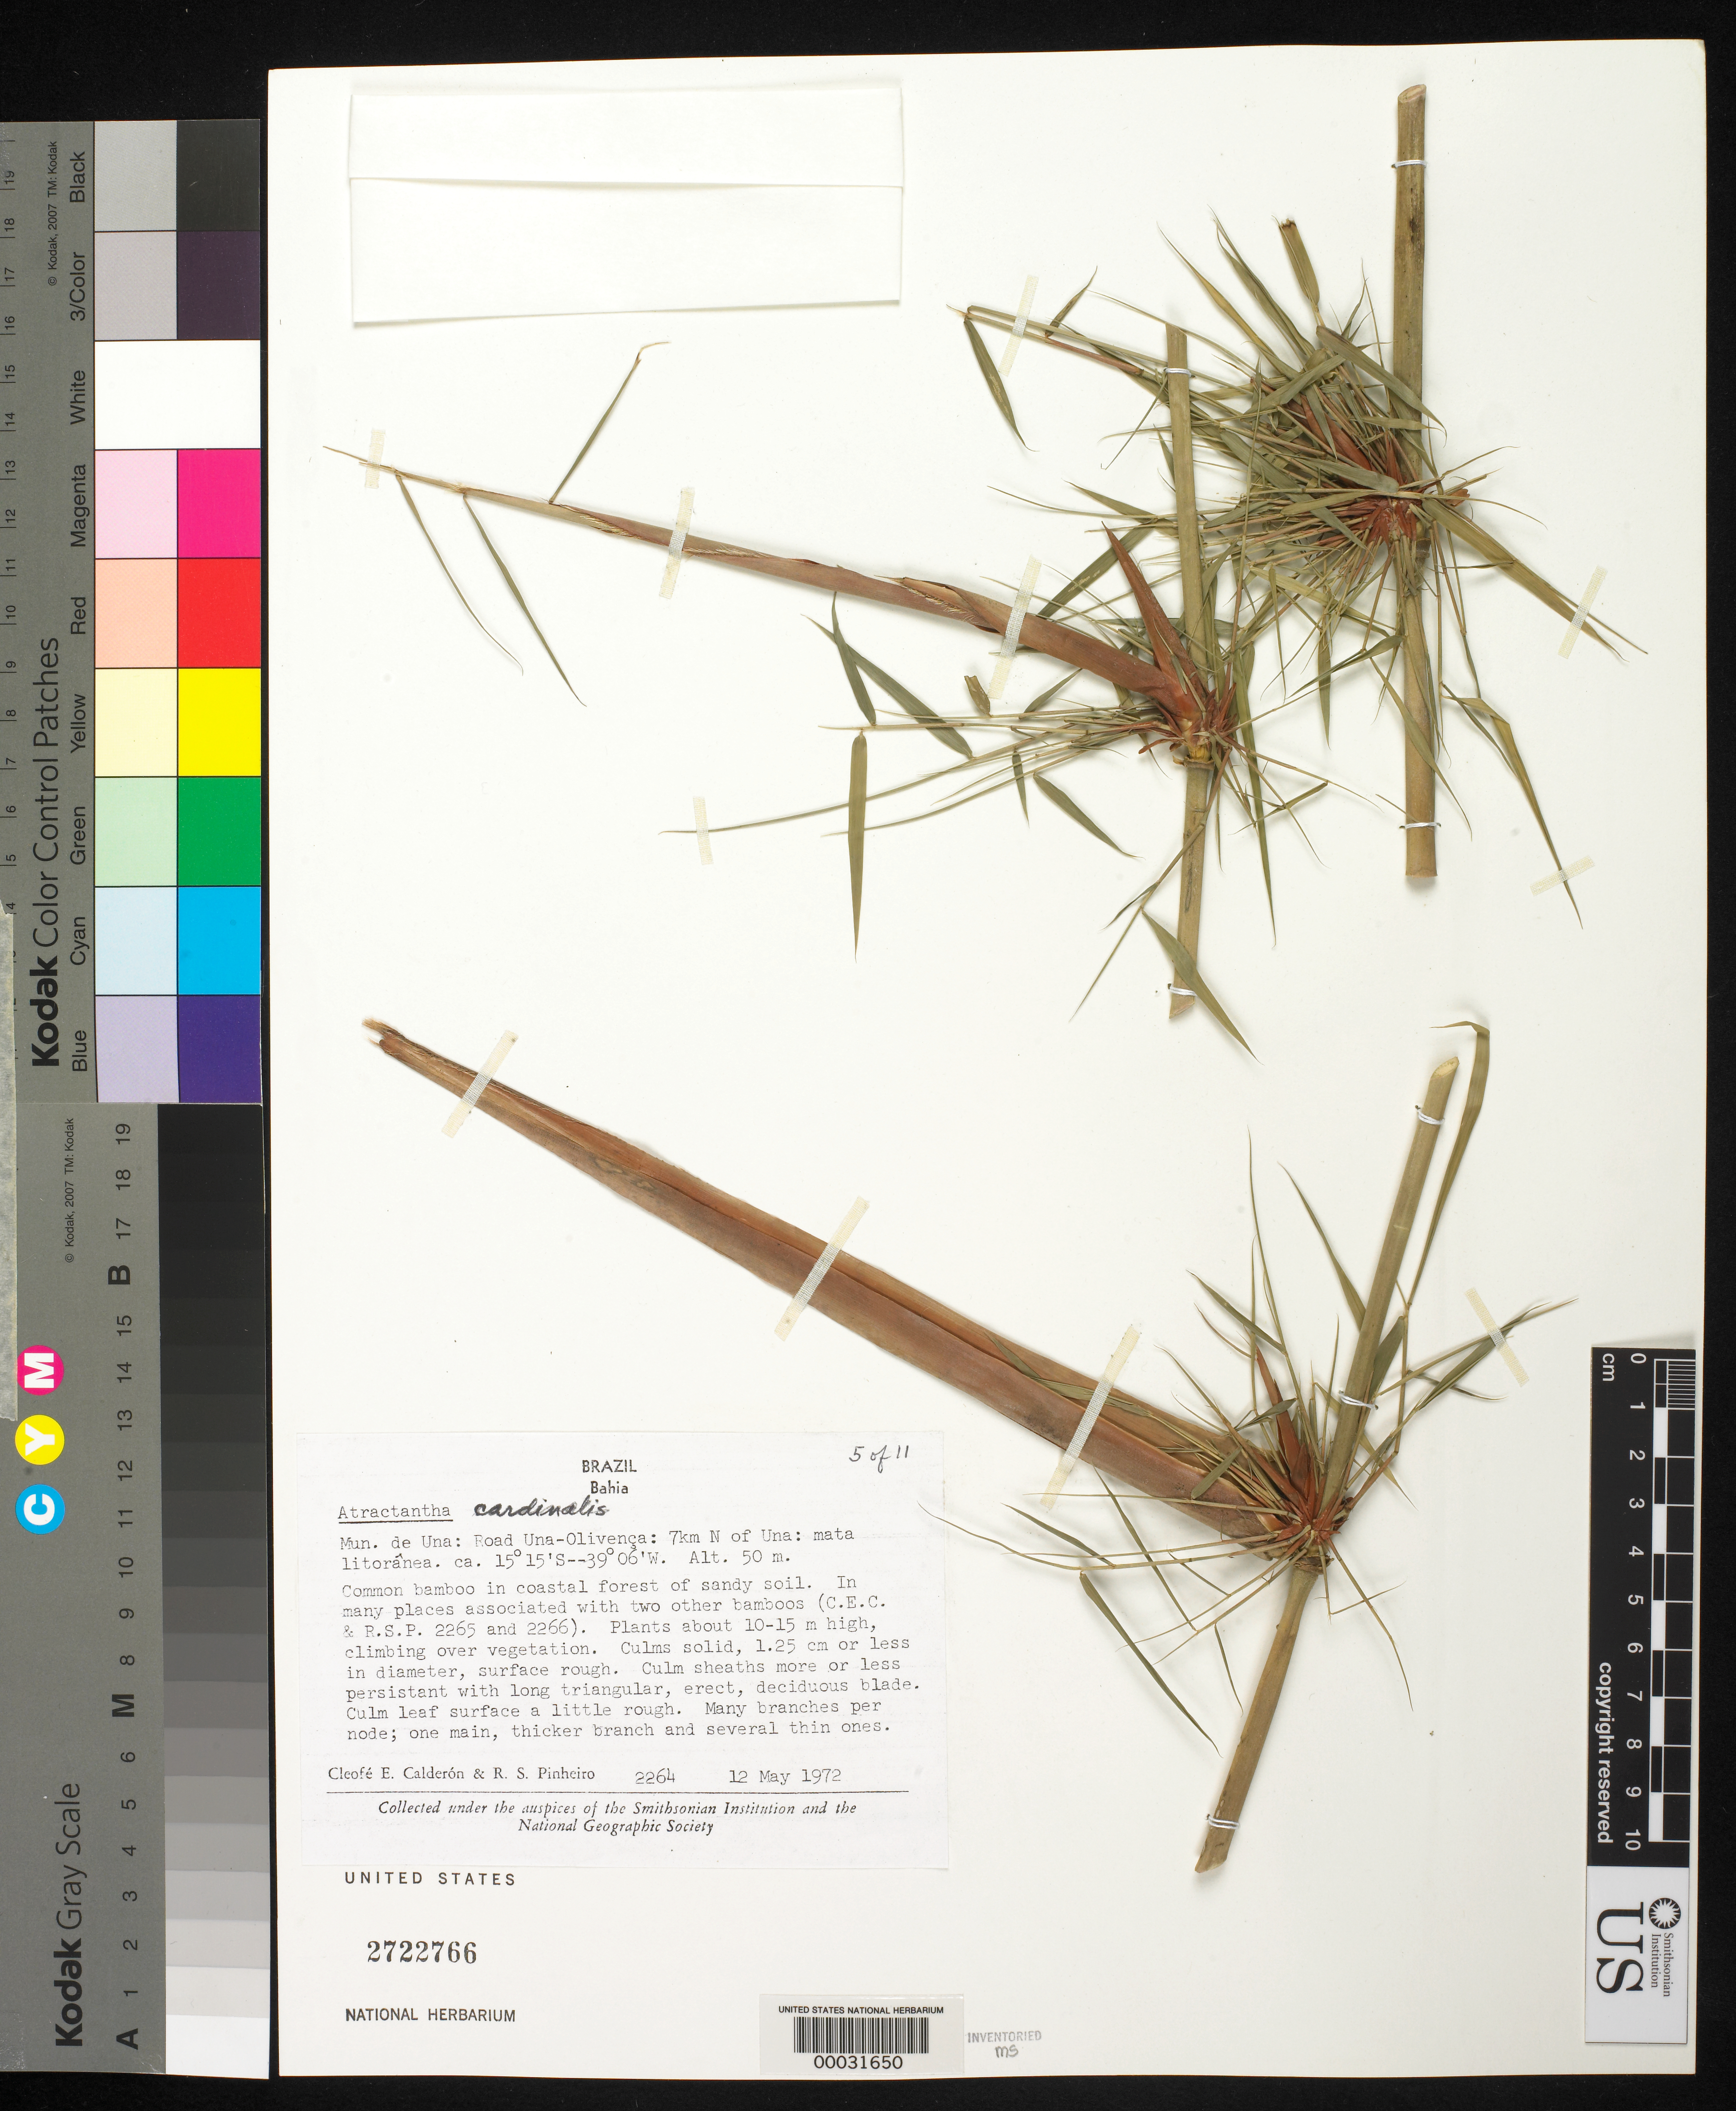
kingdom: Plantae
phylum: Tracheophyta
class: Liliopsida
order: Poales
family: Poaceae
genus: Atractantha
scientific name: Atractantha cardinalis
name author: Judz.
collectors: C. E. Calderón & R. S. Pinheiro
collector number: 2264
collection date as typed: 12 May 1972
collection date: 1972-05-12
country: Brazil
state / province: Bahia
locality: Una, olivenca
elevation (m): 50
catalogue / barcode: US 2722766